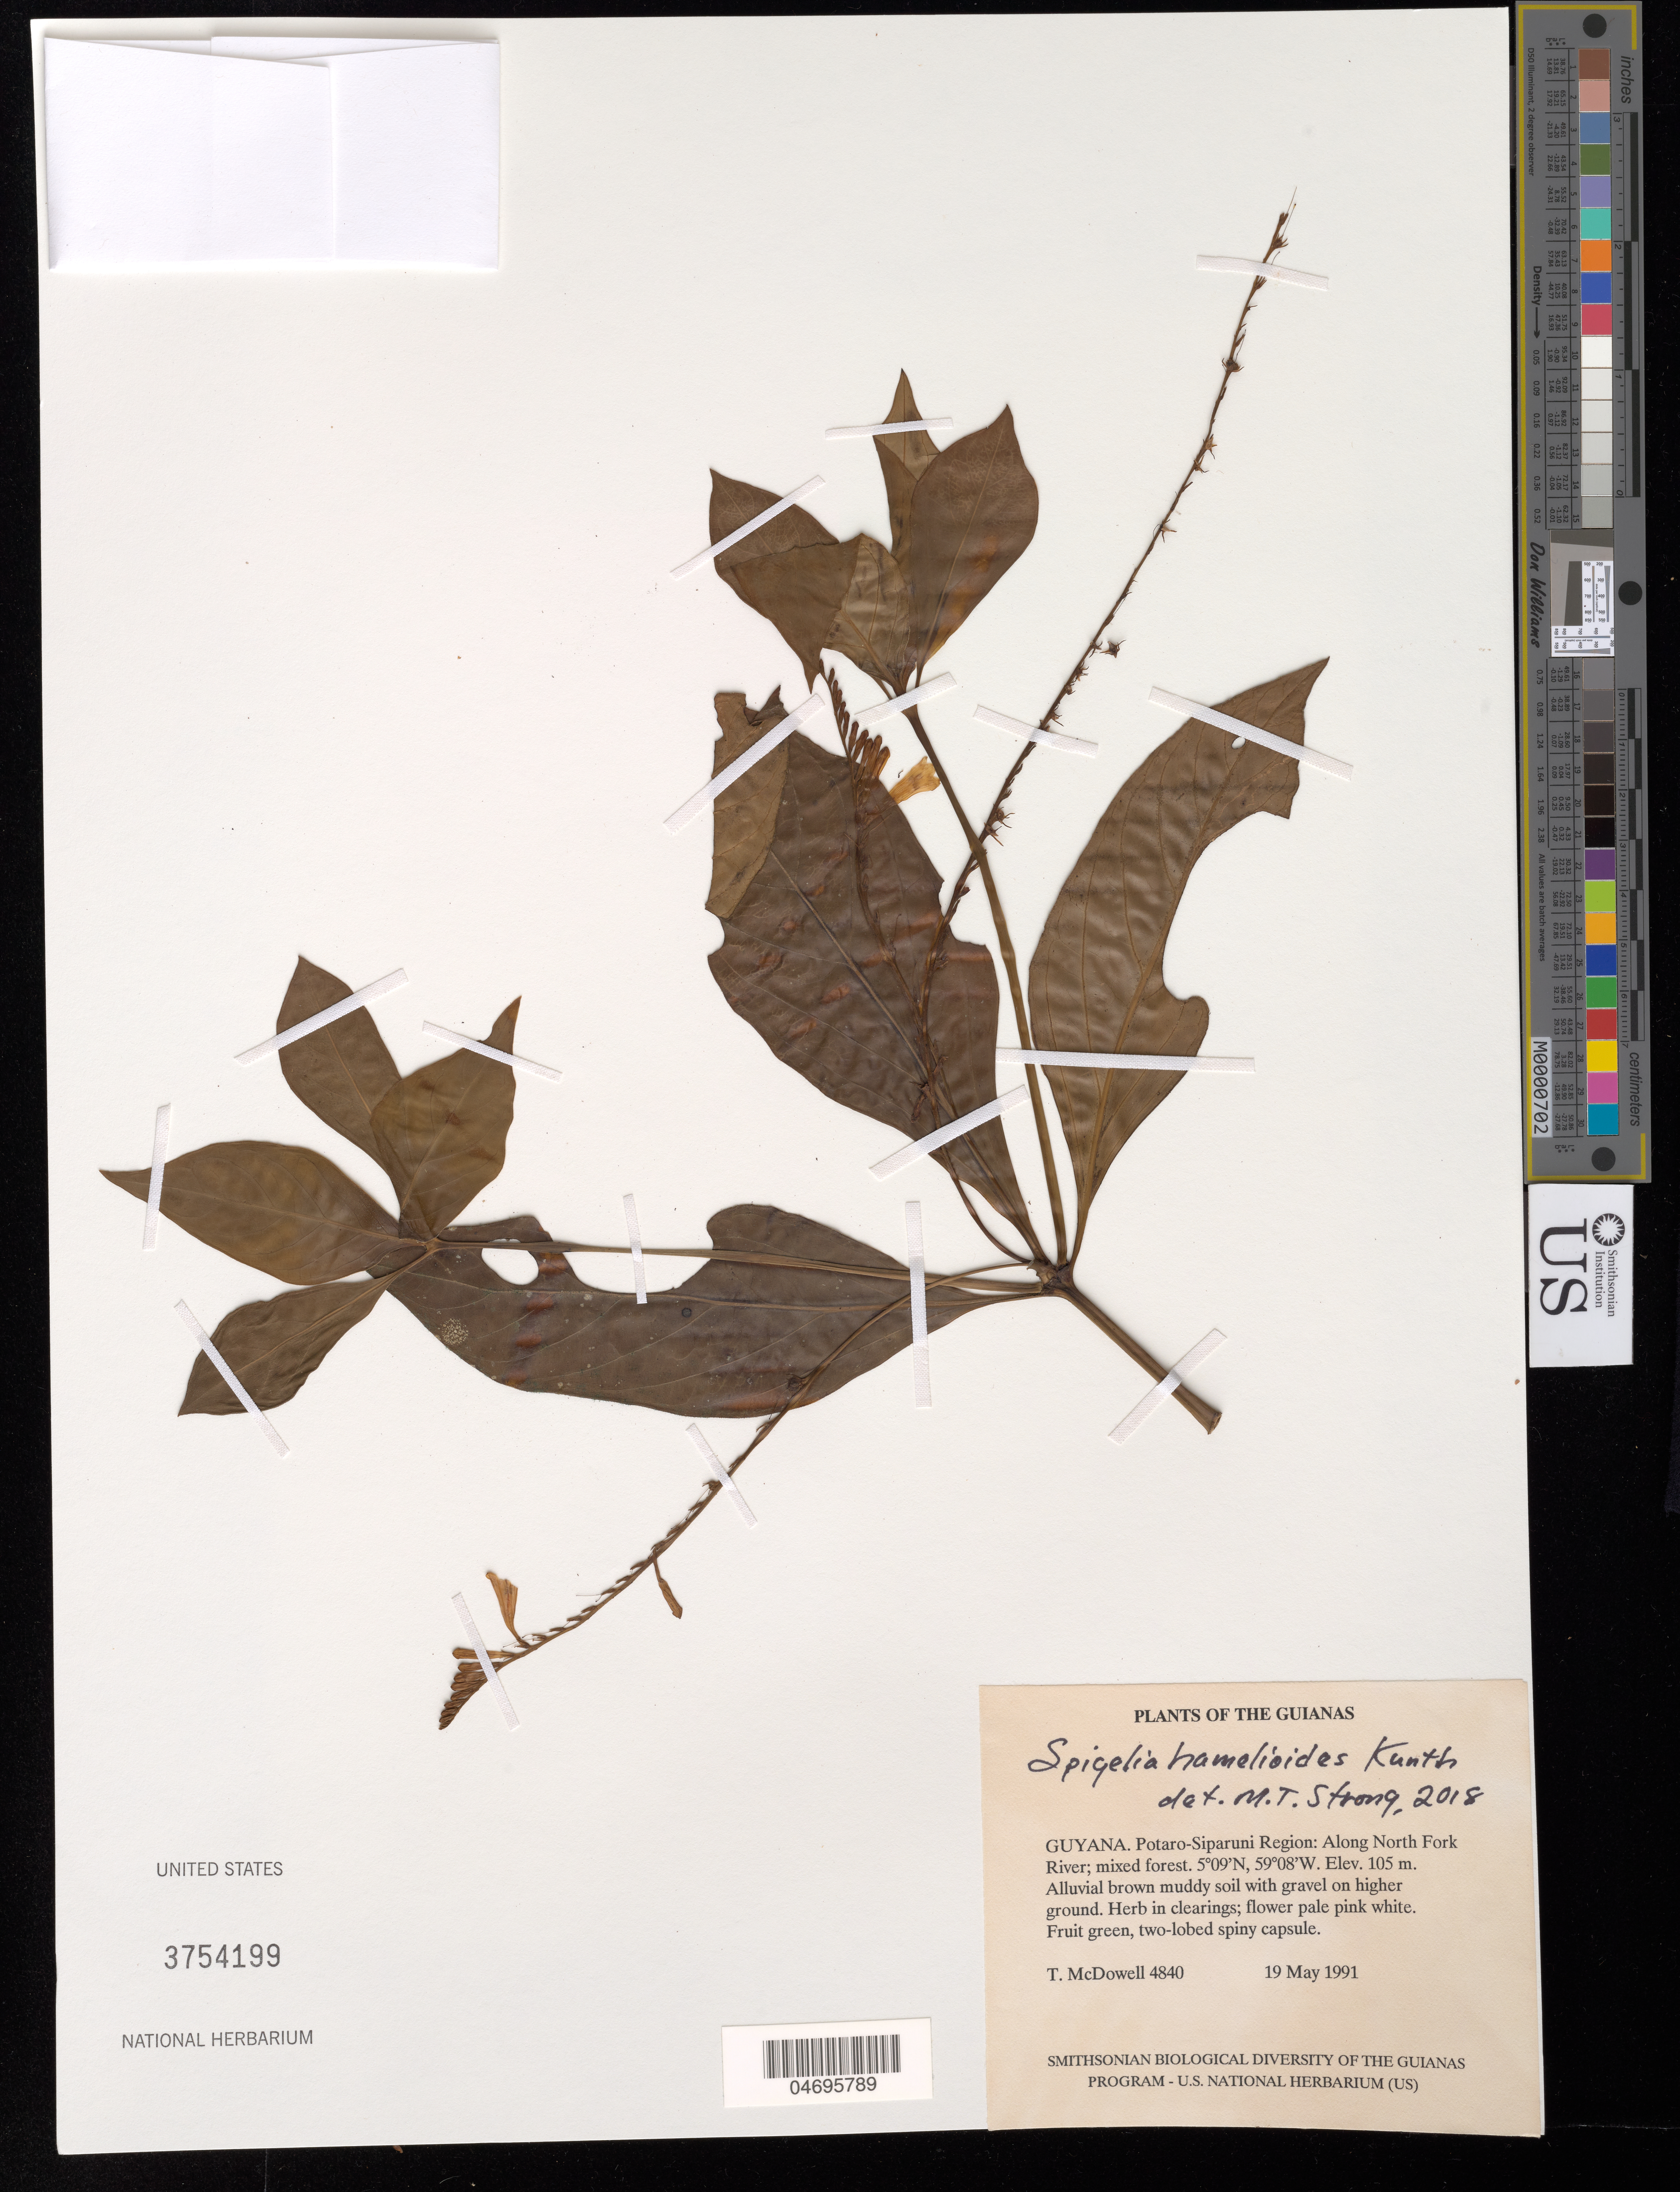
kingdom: Plantae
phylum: Tracheophyta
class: Magnoliopsida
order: Gentianales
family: Loganiaceae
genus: Spigelia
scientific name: Spigelia hamelioides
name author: Kunth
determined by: Strong, Mark T., (BOT), Smithsonian Institution - National Museum of Natural History (UNITED STATES)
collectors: T. McDowell, C. L. Kelloff & A. Stobey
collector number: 4840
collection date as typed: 19 May 1991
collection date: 1991-05-19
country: Guyana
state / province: Potaro-Siparuni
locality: Along North Fork River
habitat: Mixed forest. Alluvial brown muddy soil with gravel on higher ground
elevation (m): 105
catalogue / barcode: US 3754199